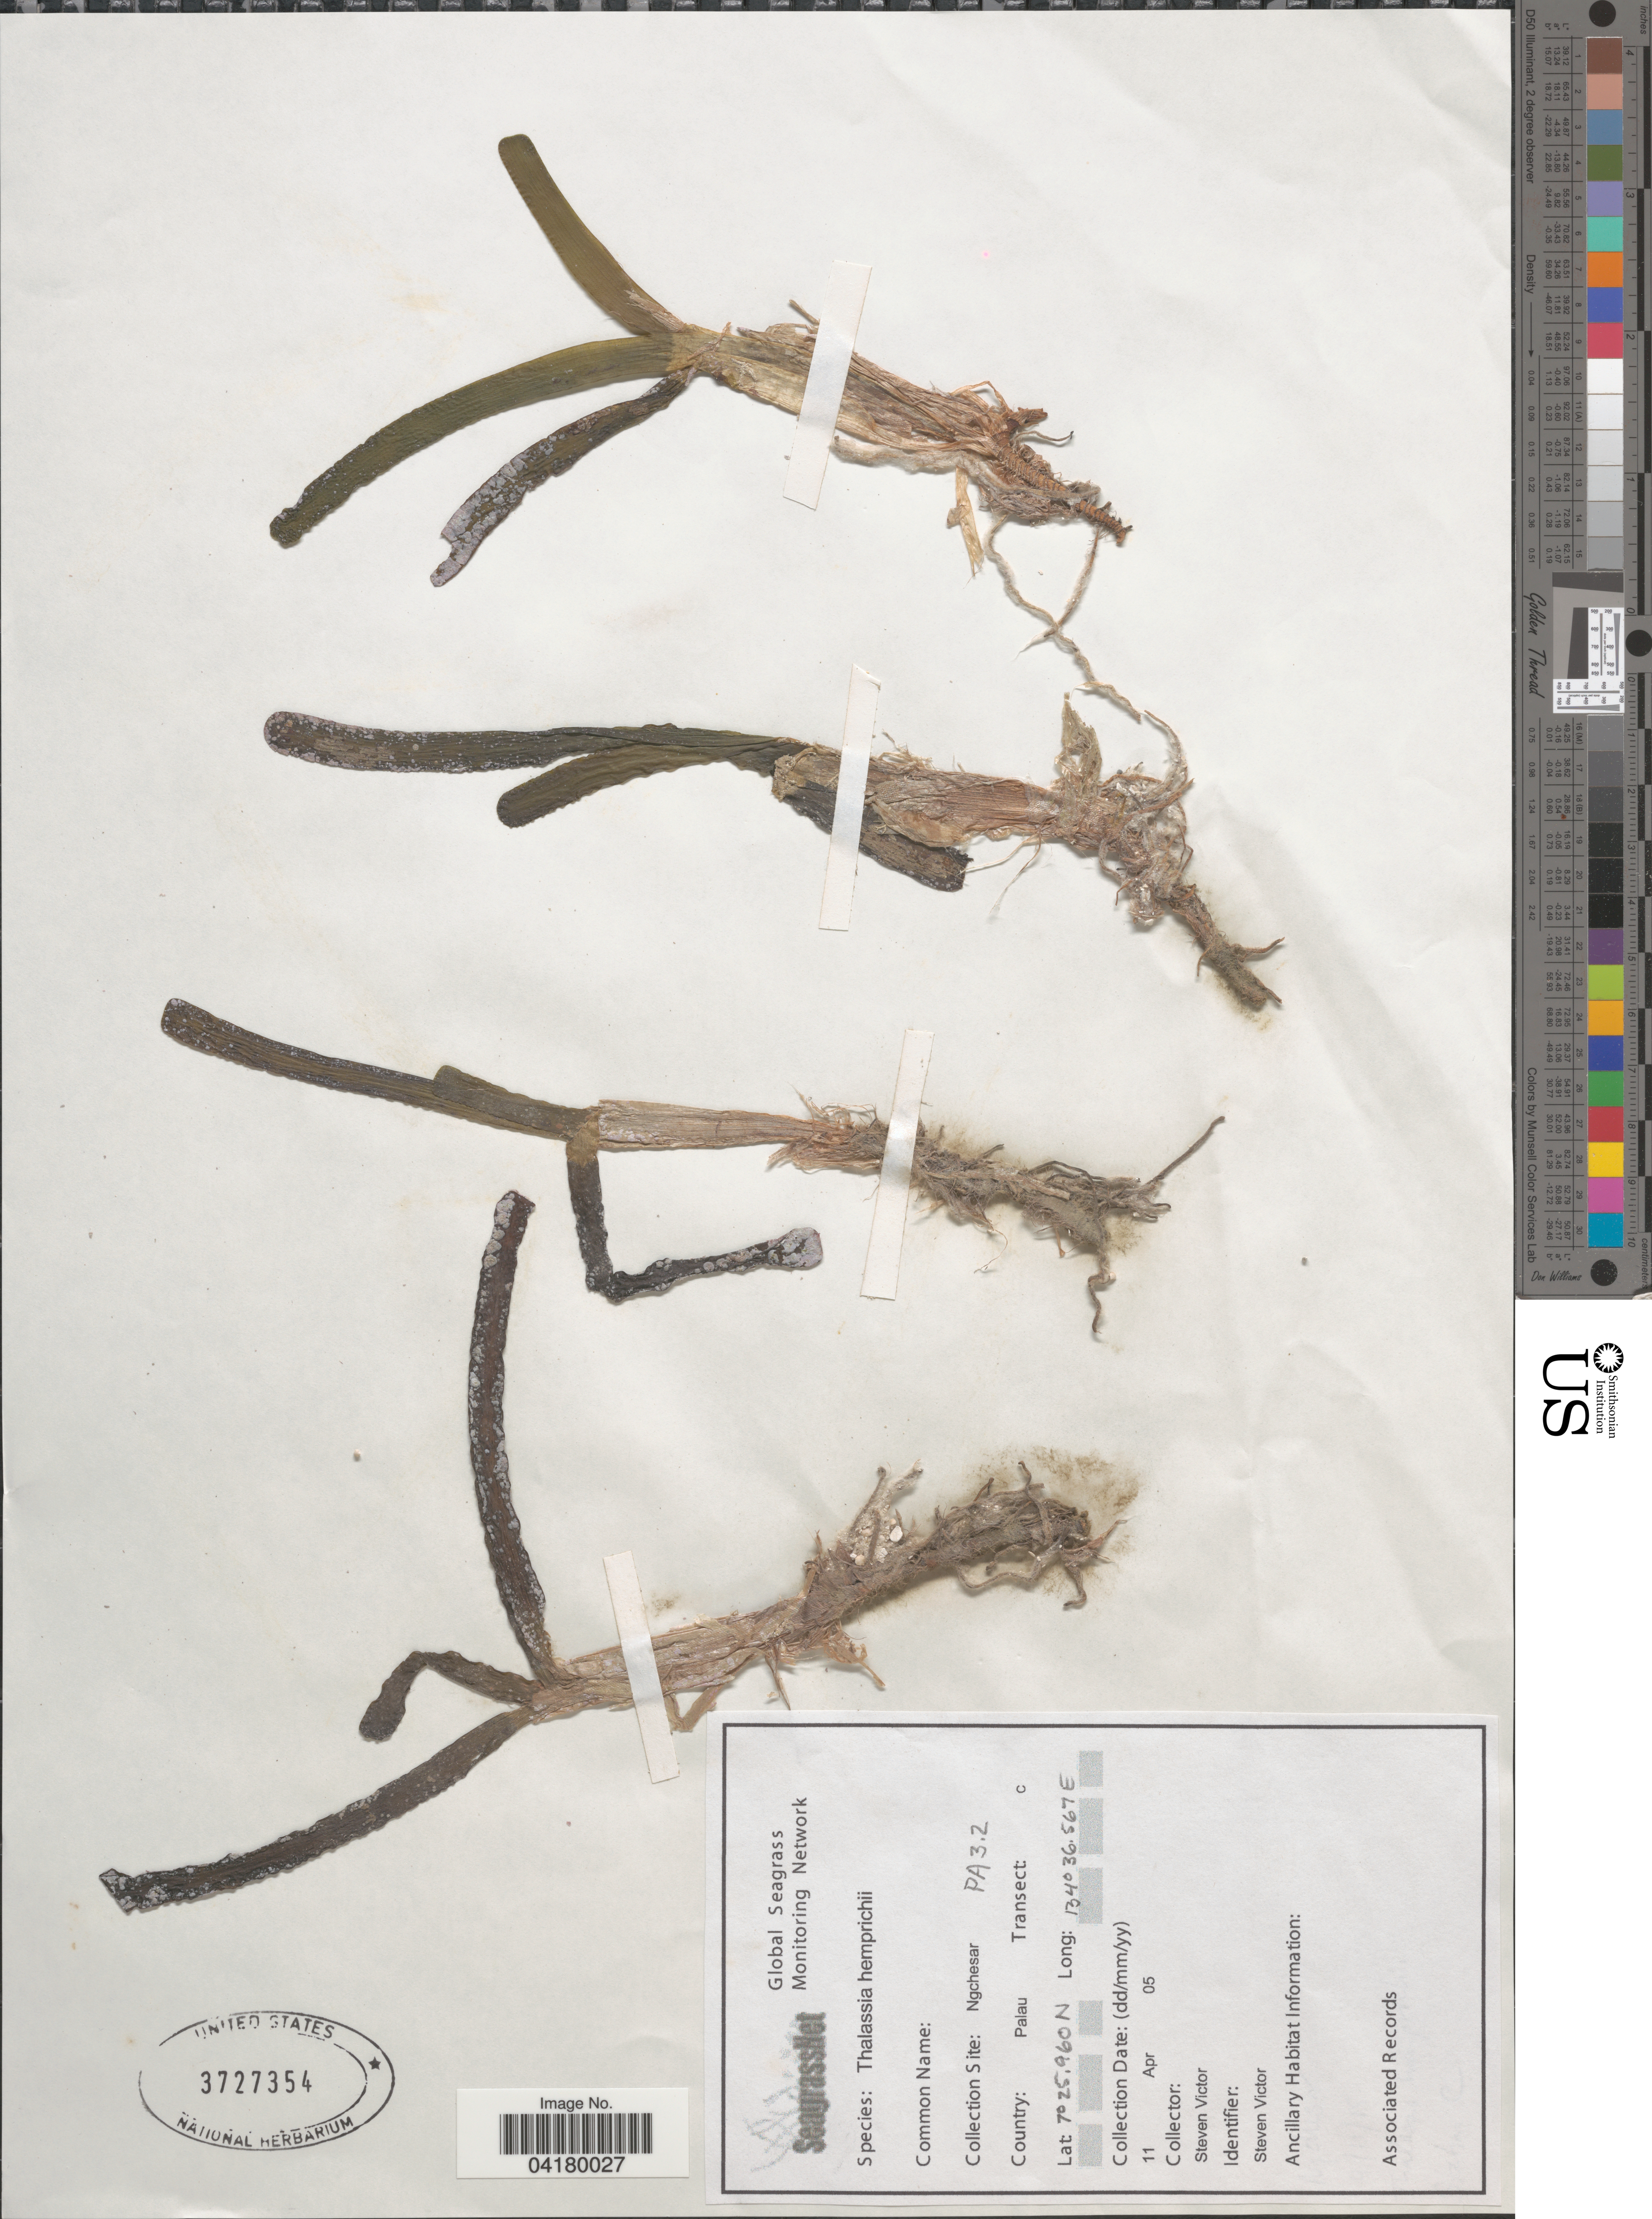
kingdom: Plantae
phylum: Tracheophyta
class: Liliopsida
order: Alismatales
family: Hydrocharitaceae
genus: Thalassia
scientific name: Thalassia hemprichii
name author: Asch.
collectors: S. Victor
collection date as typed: Transcribed d/m/y: 11/4/5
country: Palau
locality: Collection Site: Ngchesar PA3.2. Country: Palau. Transect: C.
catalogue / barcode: US 3727354